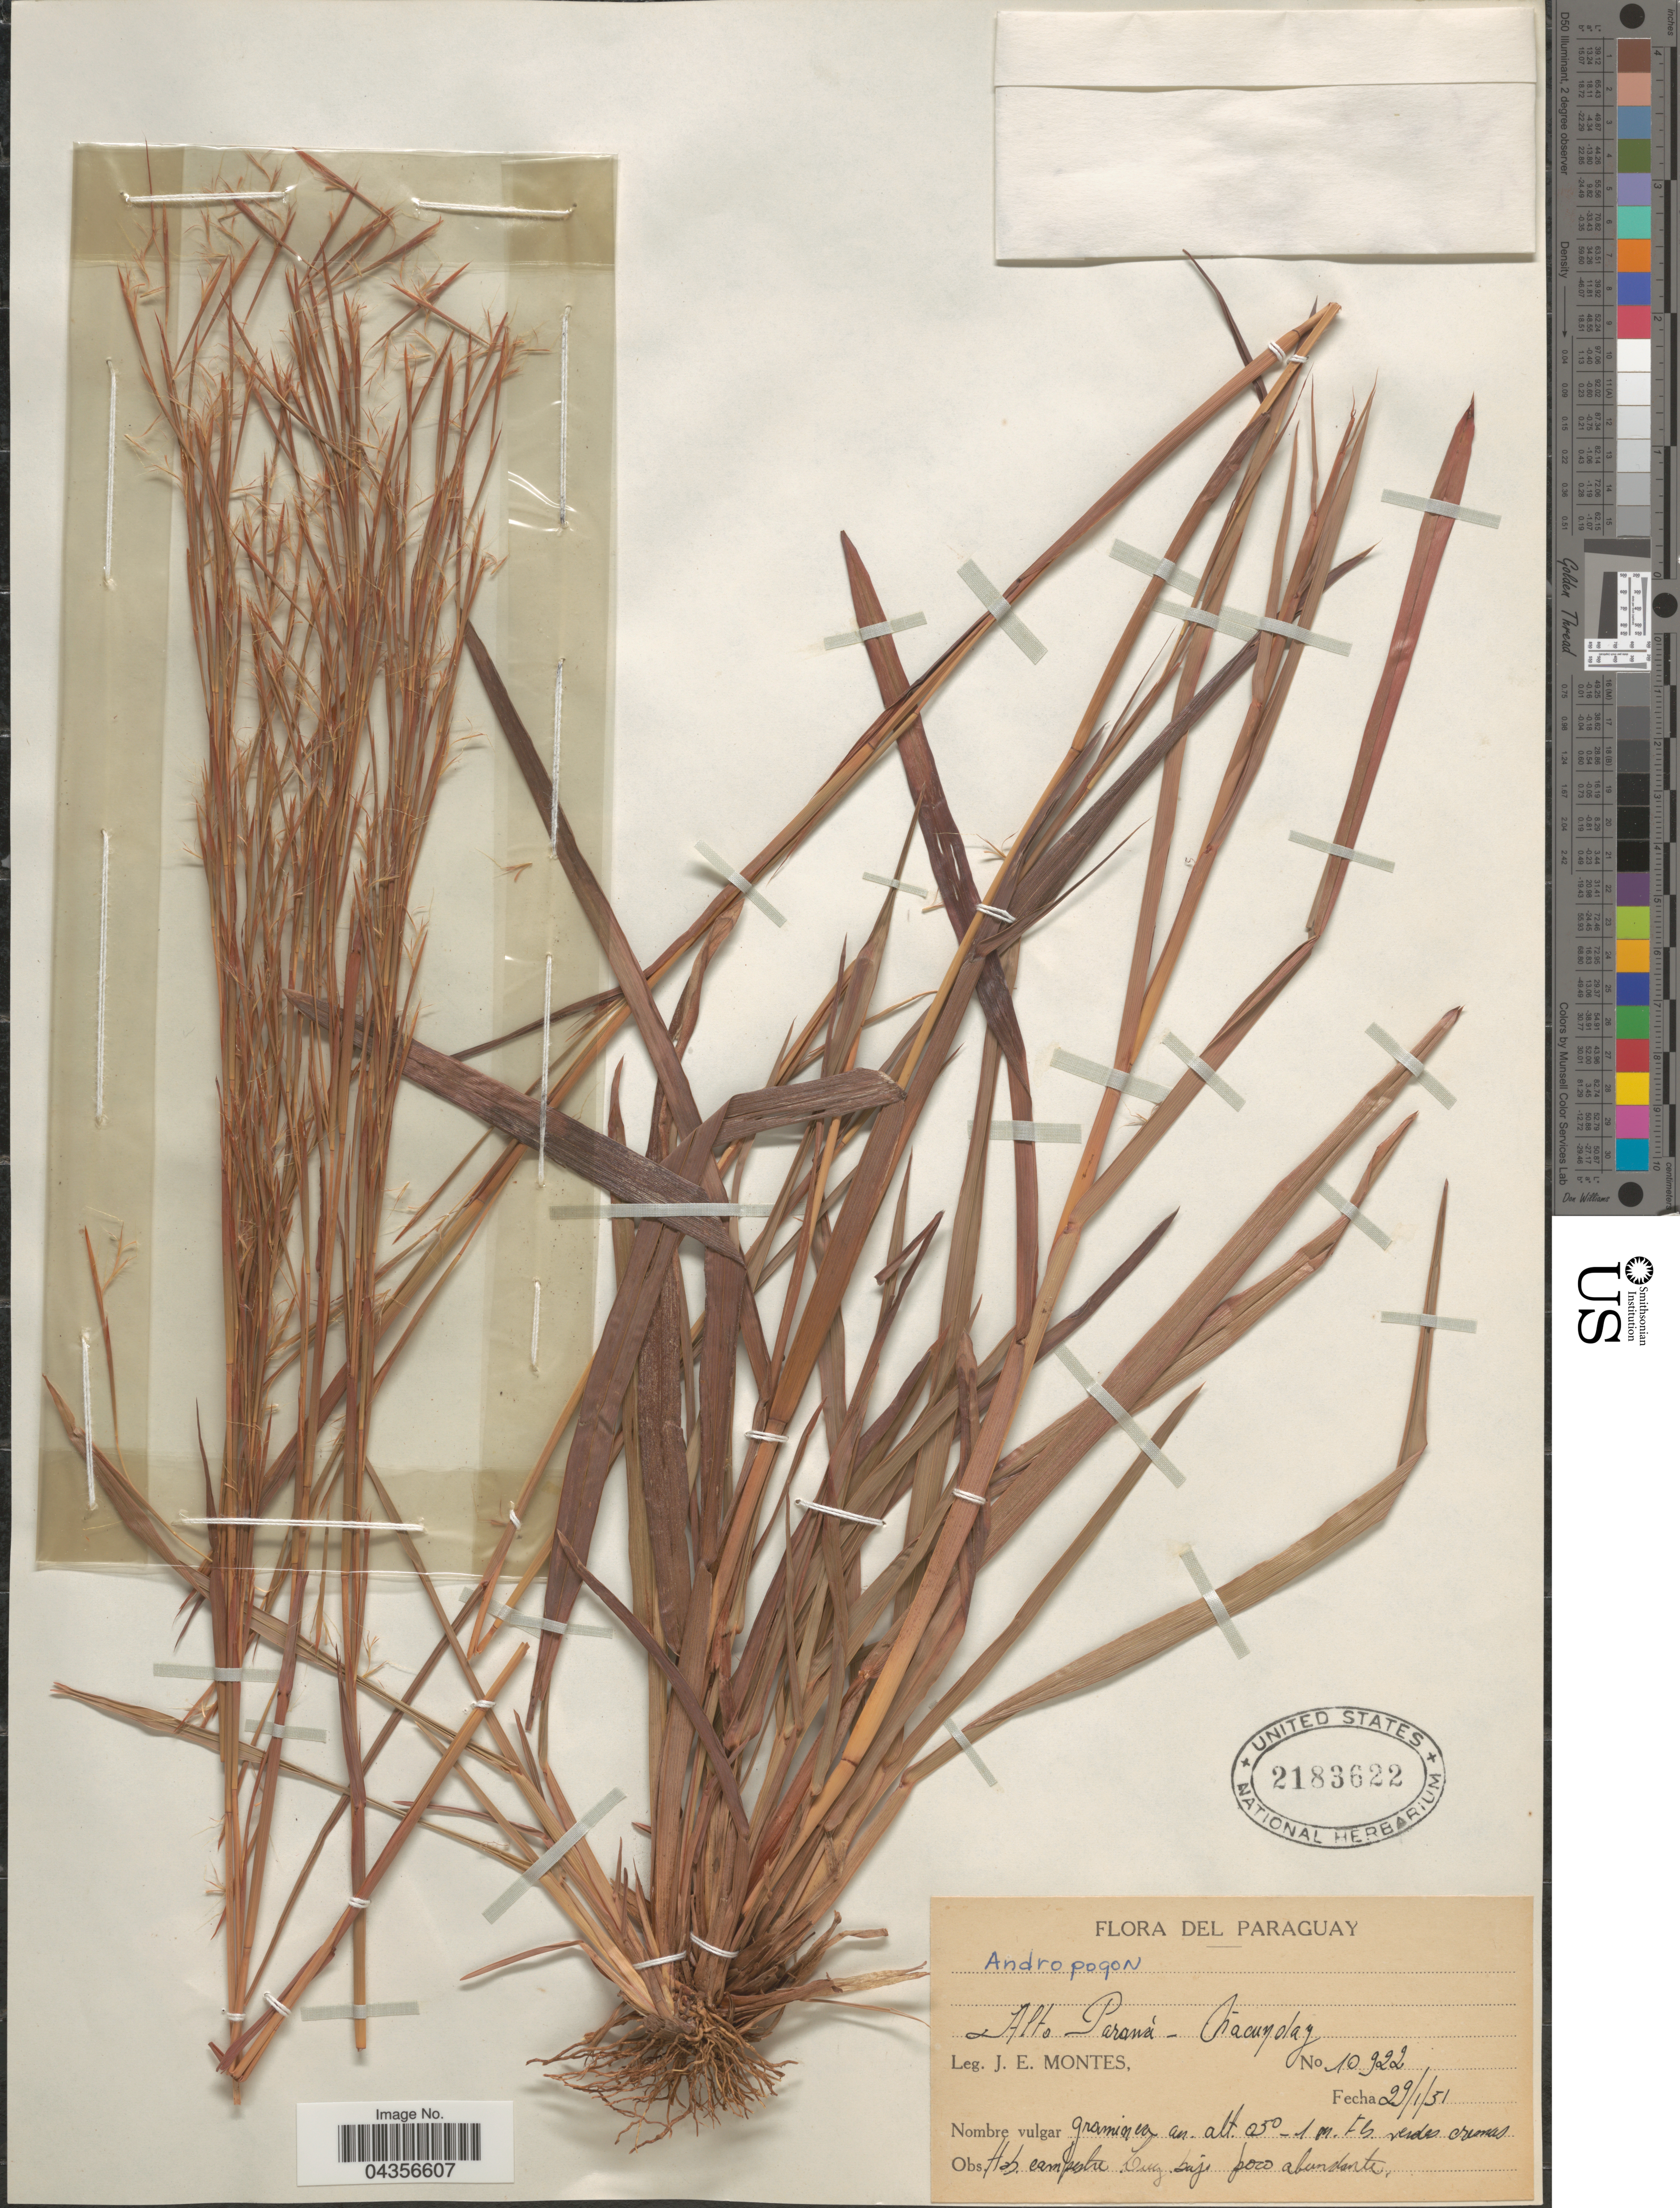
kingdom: Plantae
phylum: Tracheophyta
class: Liliopsida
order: Poales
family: Poaceae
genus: Schizachyrium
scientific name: Schizachyrium microstachyum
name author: (Desv. ex Ham.) Roseng. et al.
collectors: J. E. Montes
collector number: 10922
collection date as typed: Transcribed d/m/y: 29/1/51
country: Paraguay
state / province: Alto Parana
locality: Ñacunday.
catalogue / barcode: US 2183622